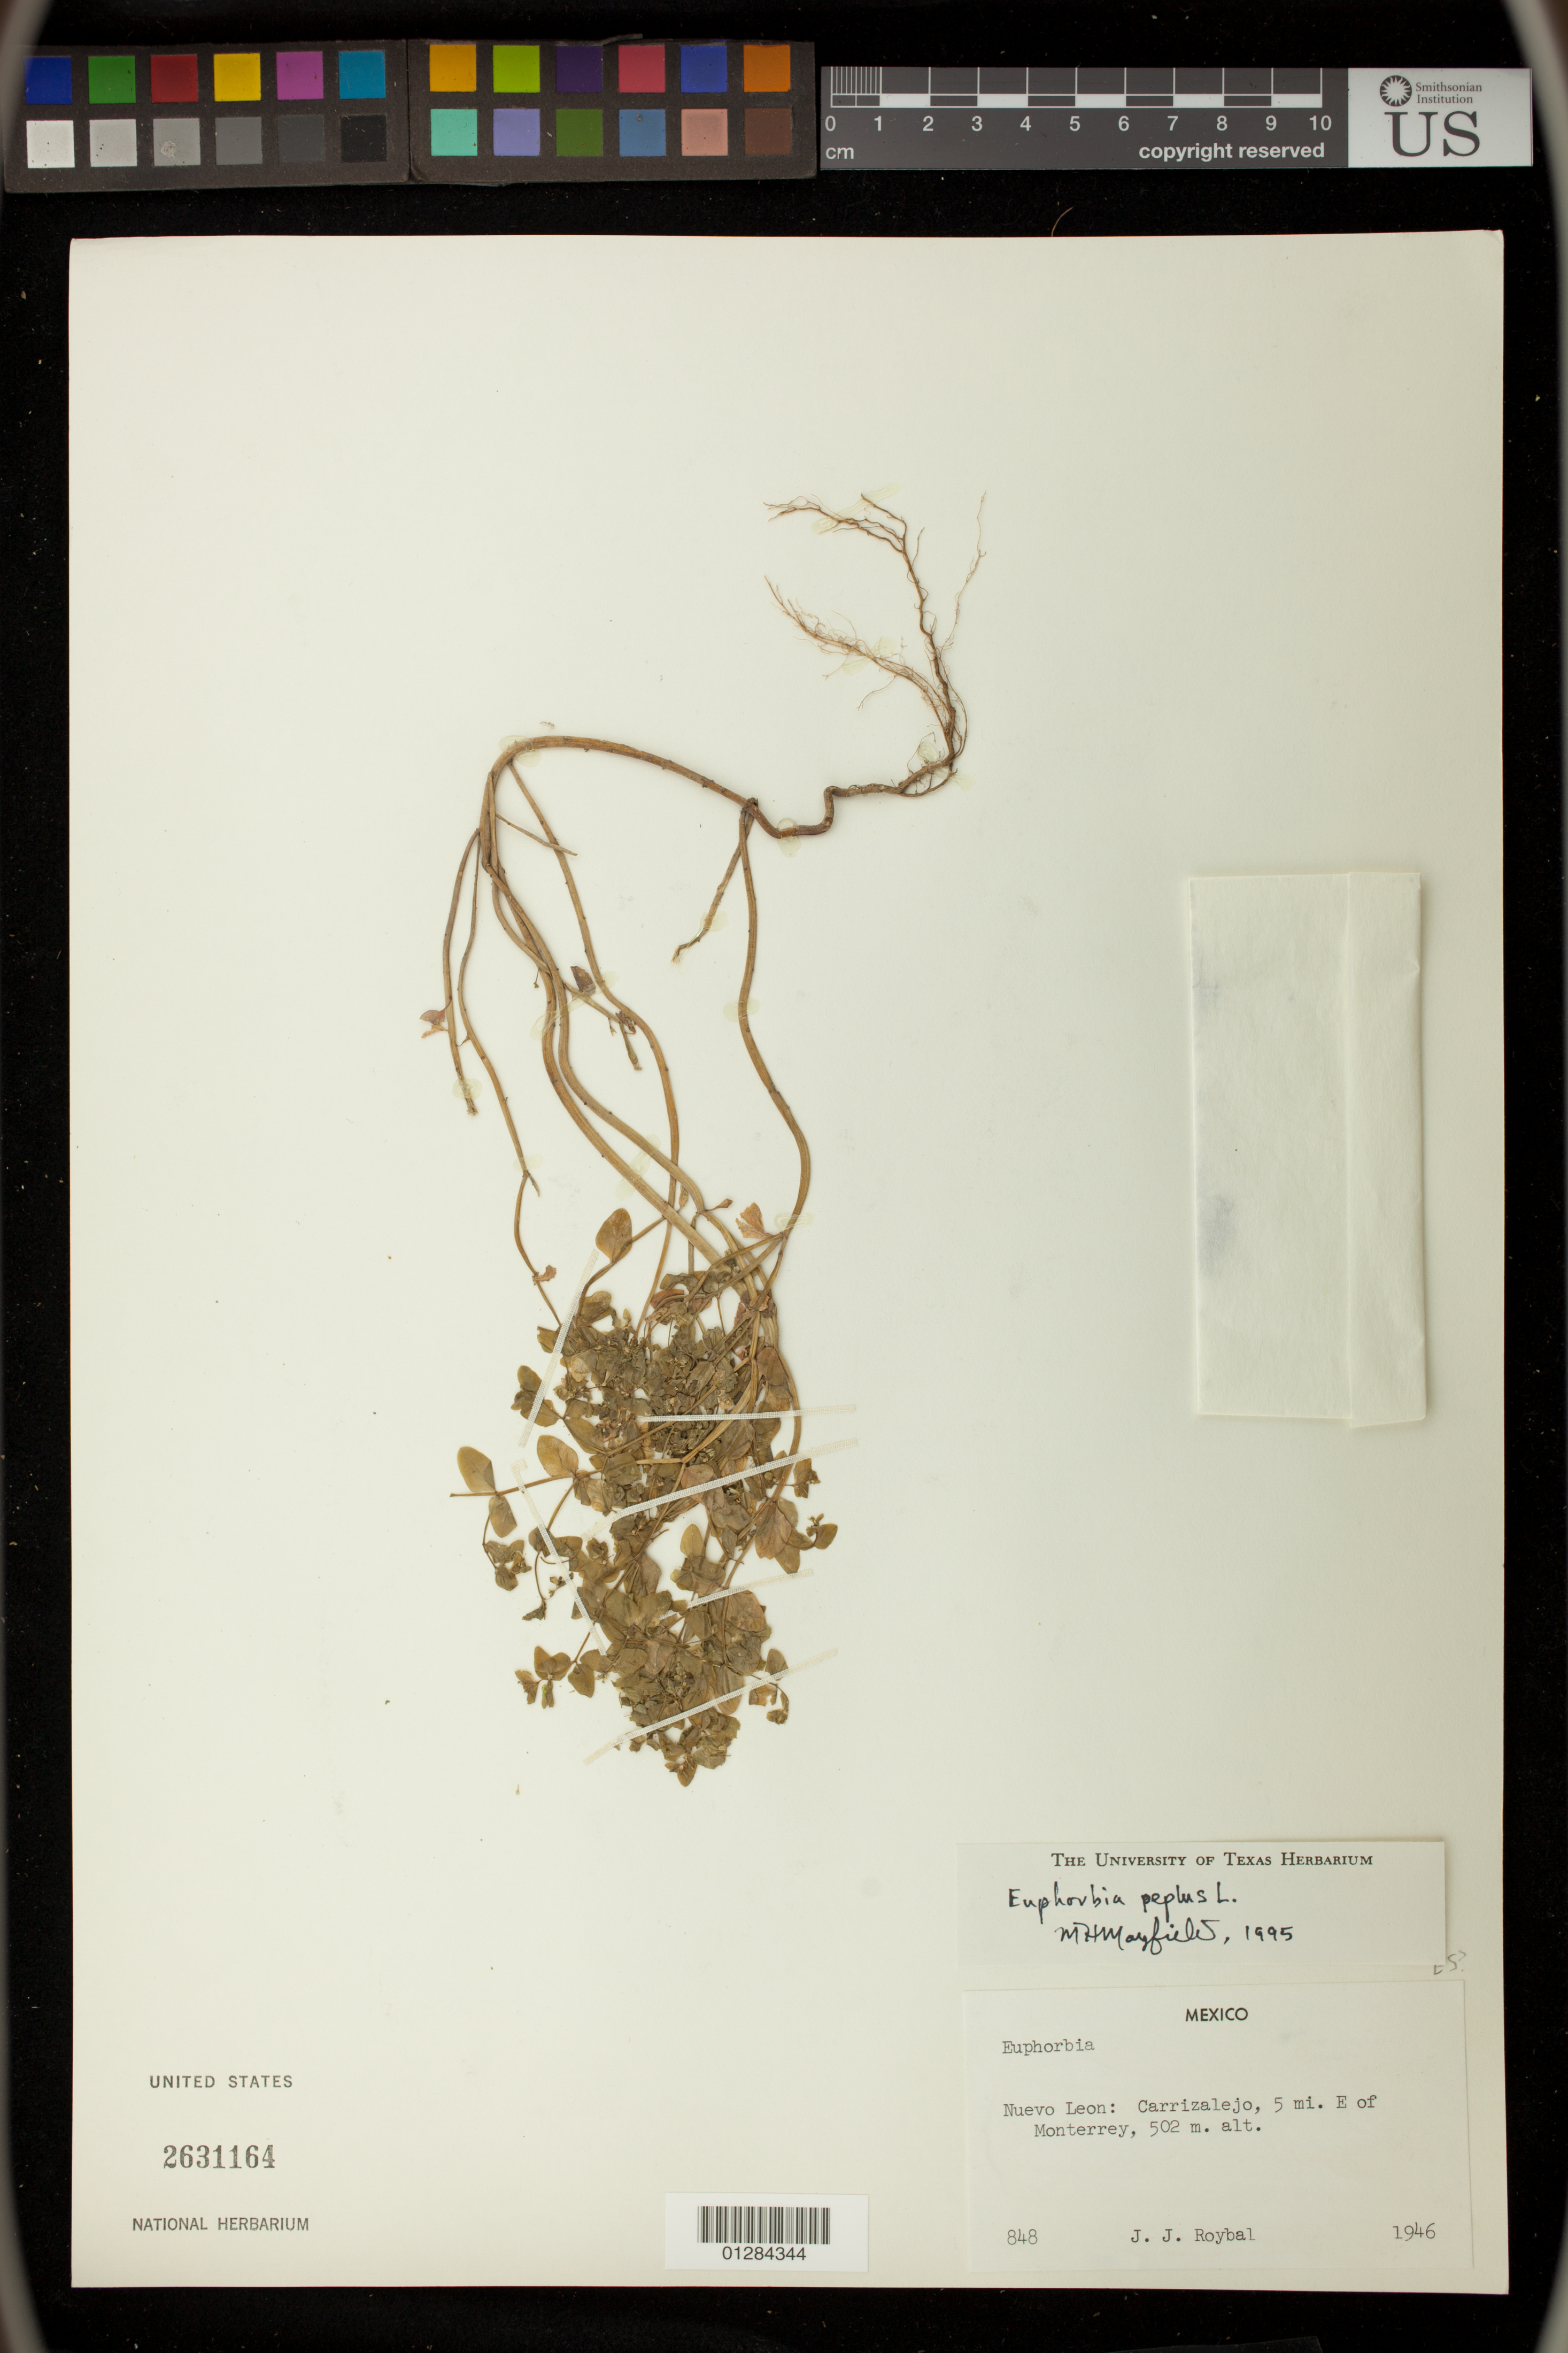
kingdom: Plantae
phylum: Tracheophyta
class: Magnoliopsida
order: Malpighiales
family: Euphorbiaceae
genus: Euphorbia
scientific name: Euphorbia peplus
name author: L.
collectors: J. J. Roybal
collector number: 848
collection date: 1946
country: Mexico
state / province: Nuevo León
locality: Carrizalejo, 5 mi. E of Monterrey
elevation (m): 502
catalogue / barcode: US 2631164